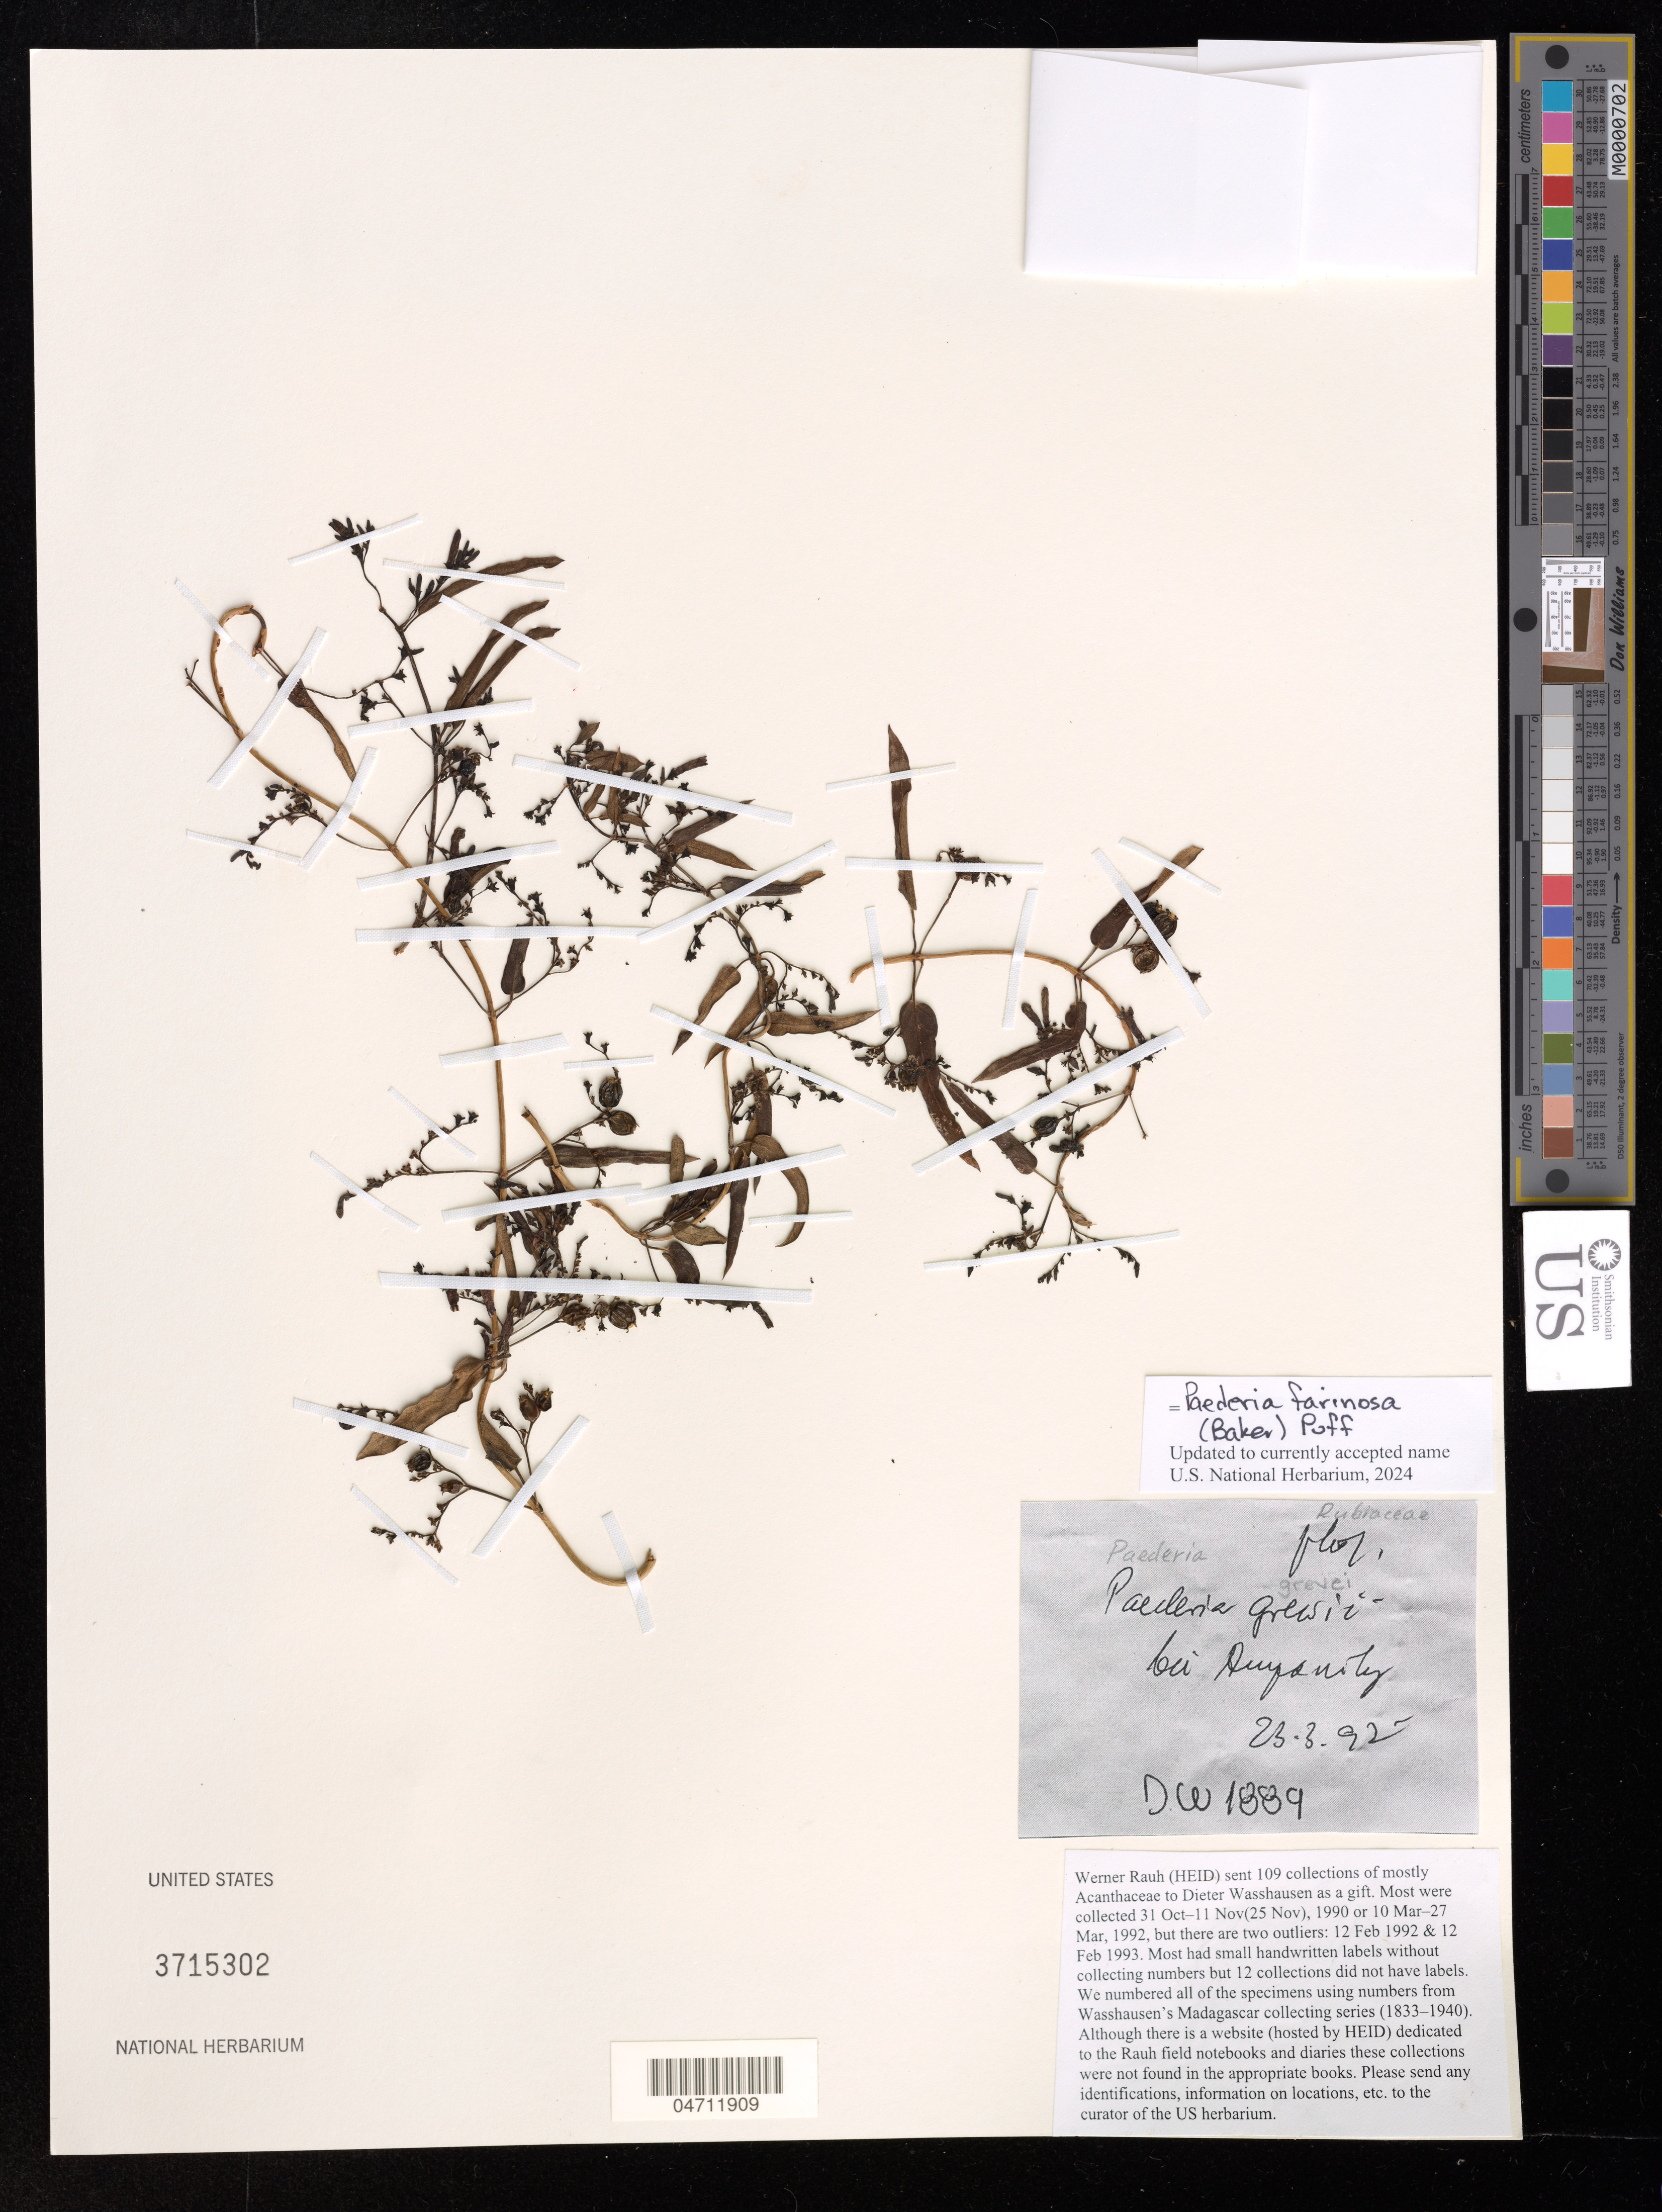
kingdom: Plantae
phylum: Tracheophyta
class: Magnoliopsida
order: Gentianales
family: Rubiaceae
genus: Paederia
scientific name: Paederia farinosa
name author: (Baker) Puff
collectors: W. Rauh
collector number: DW 1889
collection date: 1992-03-23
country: Madagascar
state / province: Tulear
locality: Androka, Ampanihy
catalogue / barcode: US 3715302